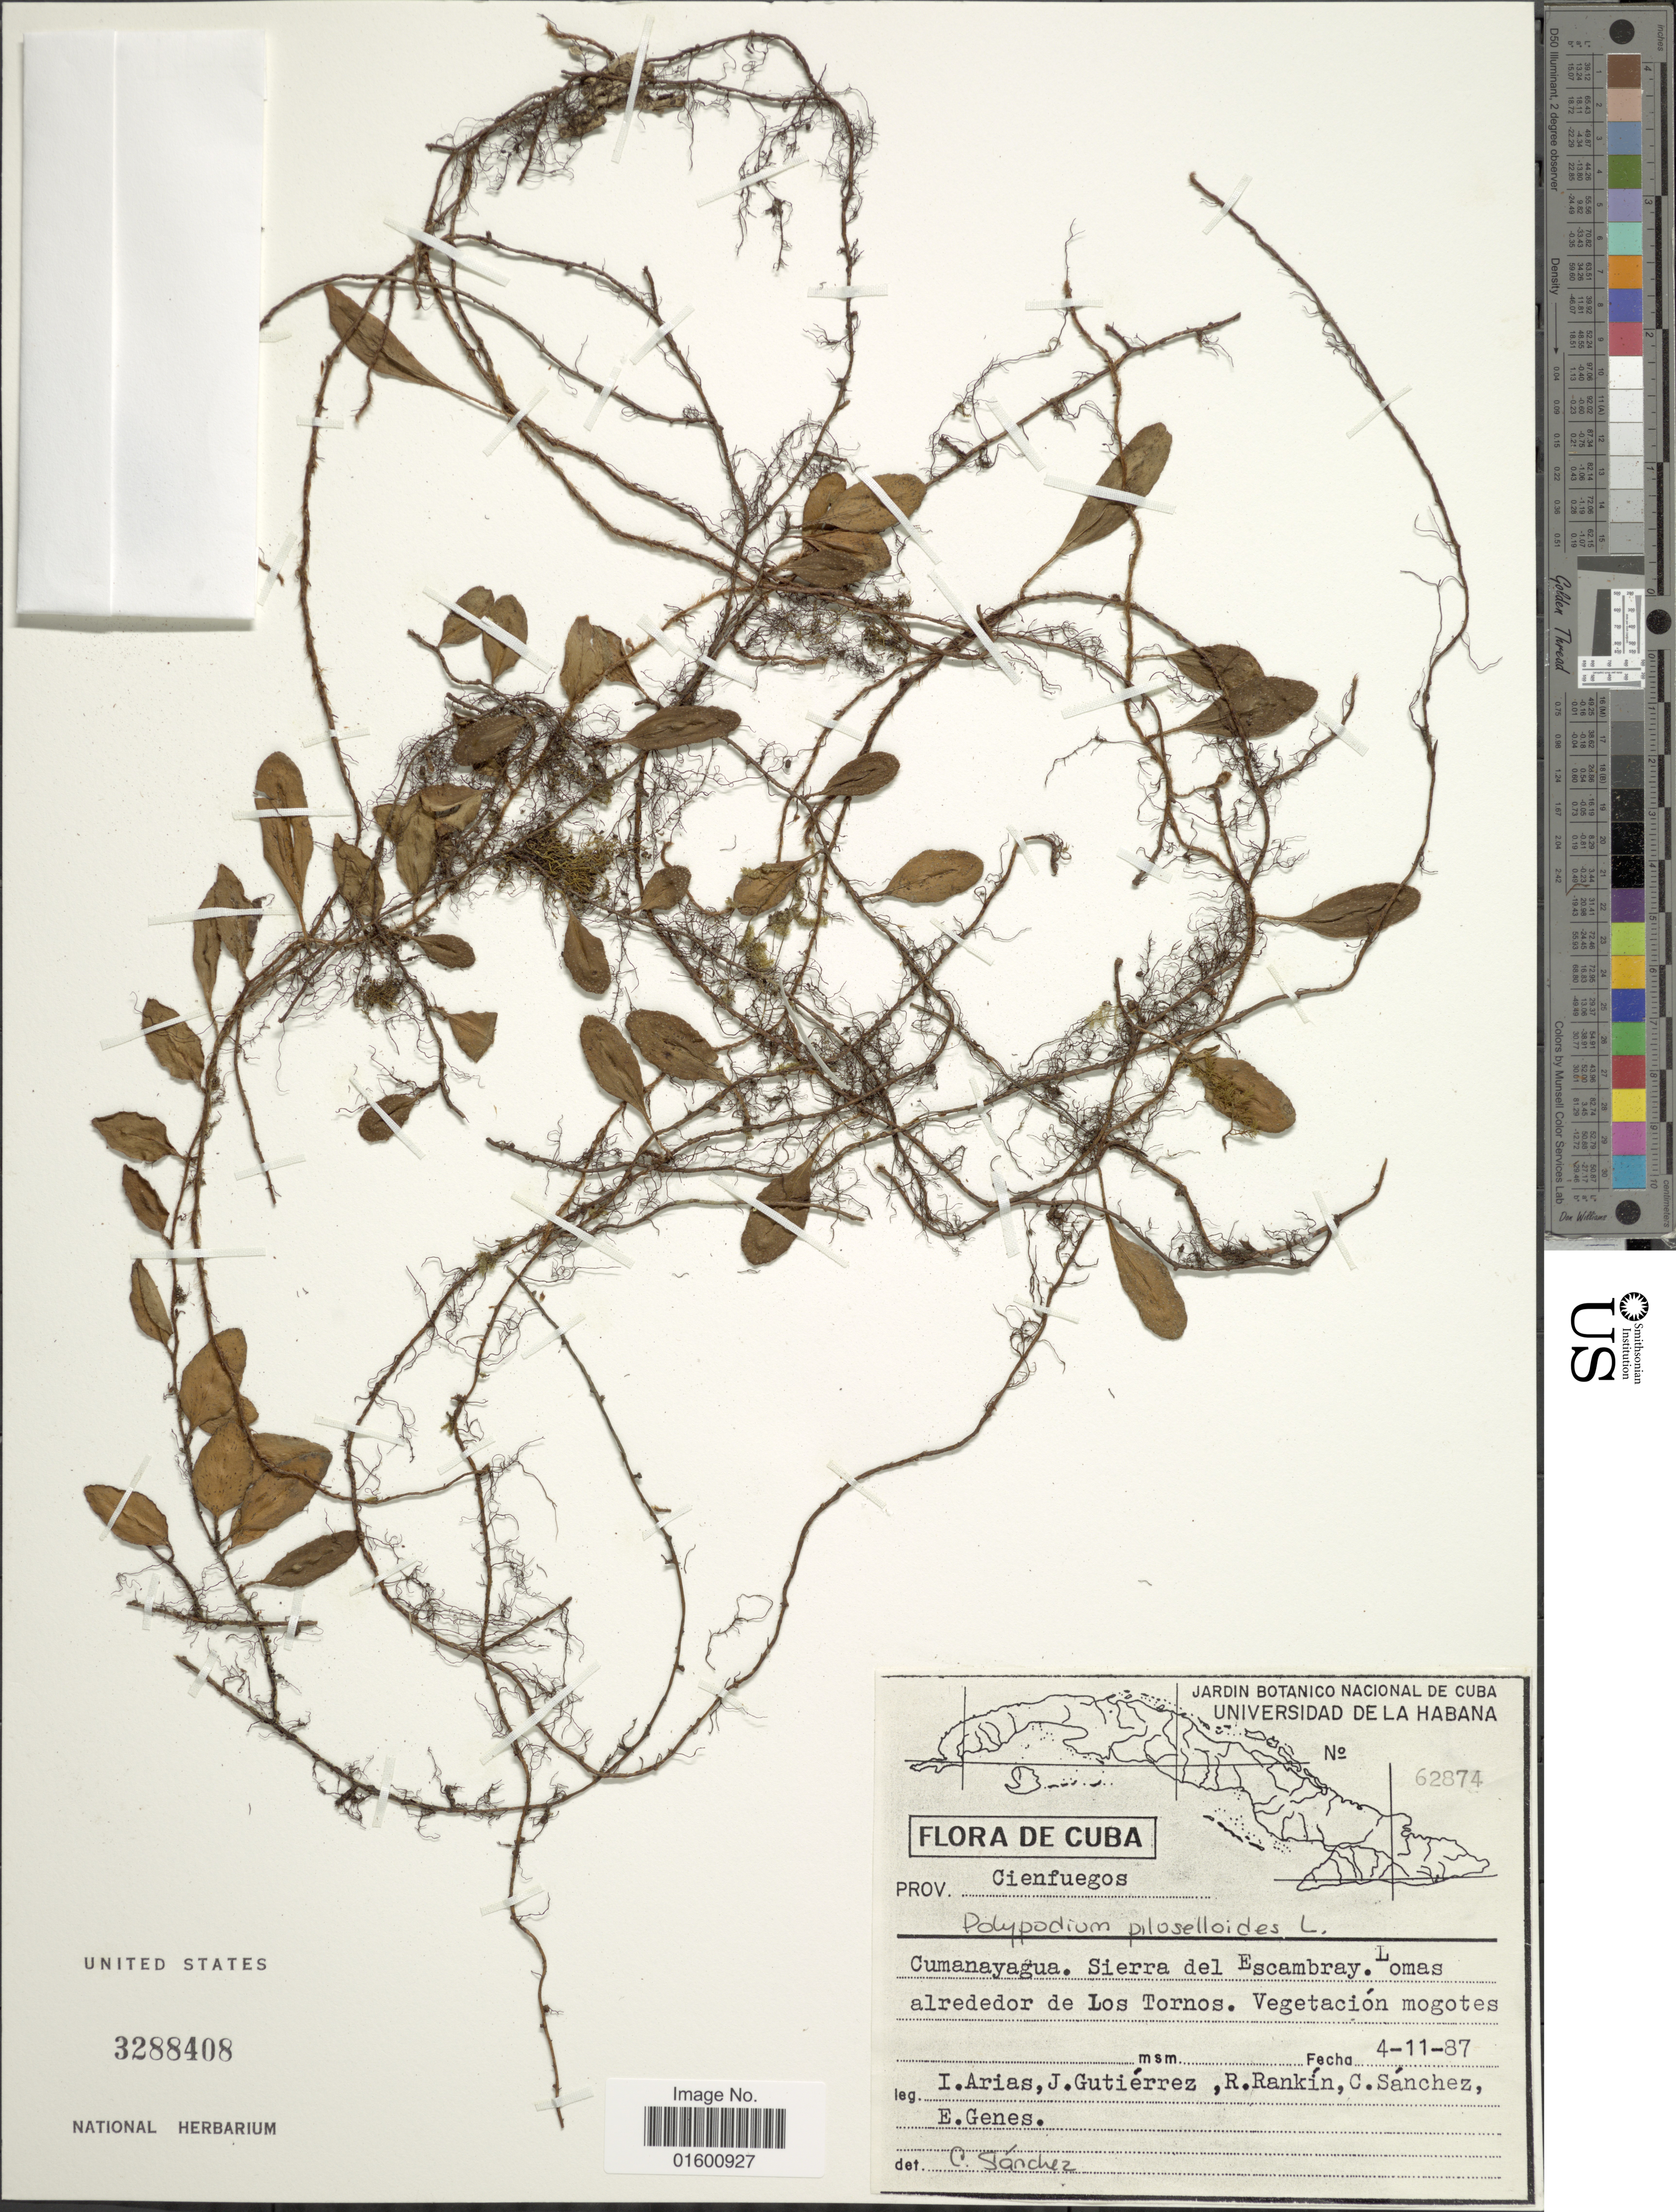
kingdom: Plantae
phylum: Tracheophyta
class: Polypodiopsida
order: Polypodiales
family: Polypodiaceae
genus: Microgramma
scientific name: Microgramma piloselloides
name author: (L.) Copel.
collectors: I. Arias, J. Gutierrez, R. Rankin Rodriguez, C. Sanchez & E. Genes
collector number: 62874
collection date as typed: Transcribed d/m/y: 4/11/87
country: Cuba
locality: Prov. Cienfuegos, Cumanayagua. Sierra del Escambray. Lomas alrededor de Los Tornos. Vegetacion mogotes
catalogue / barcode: US 3288408